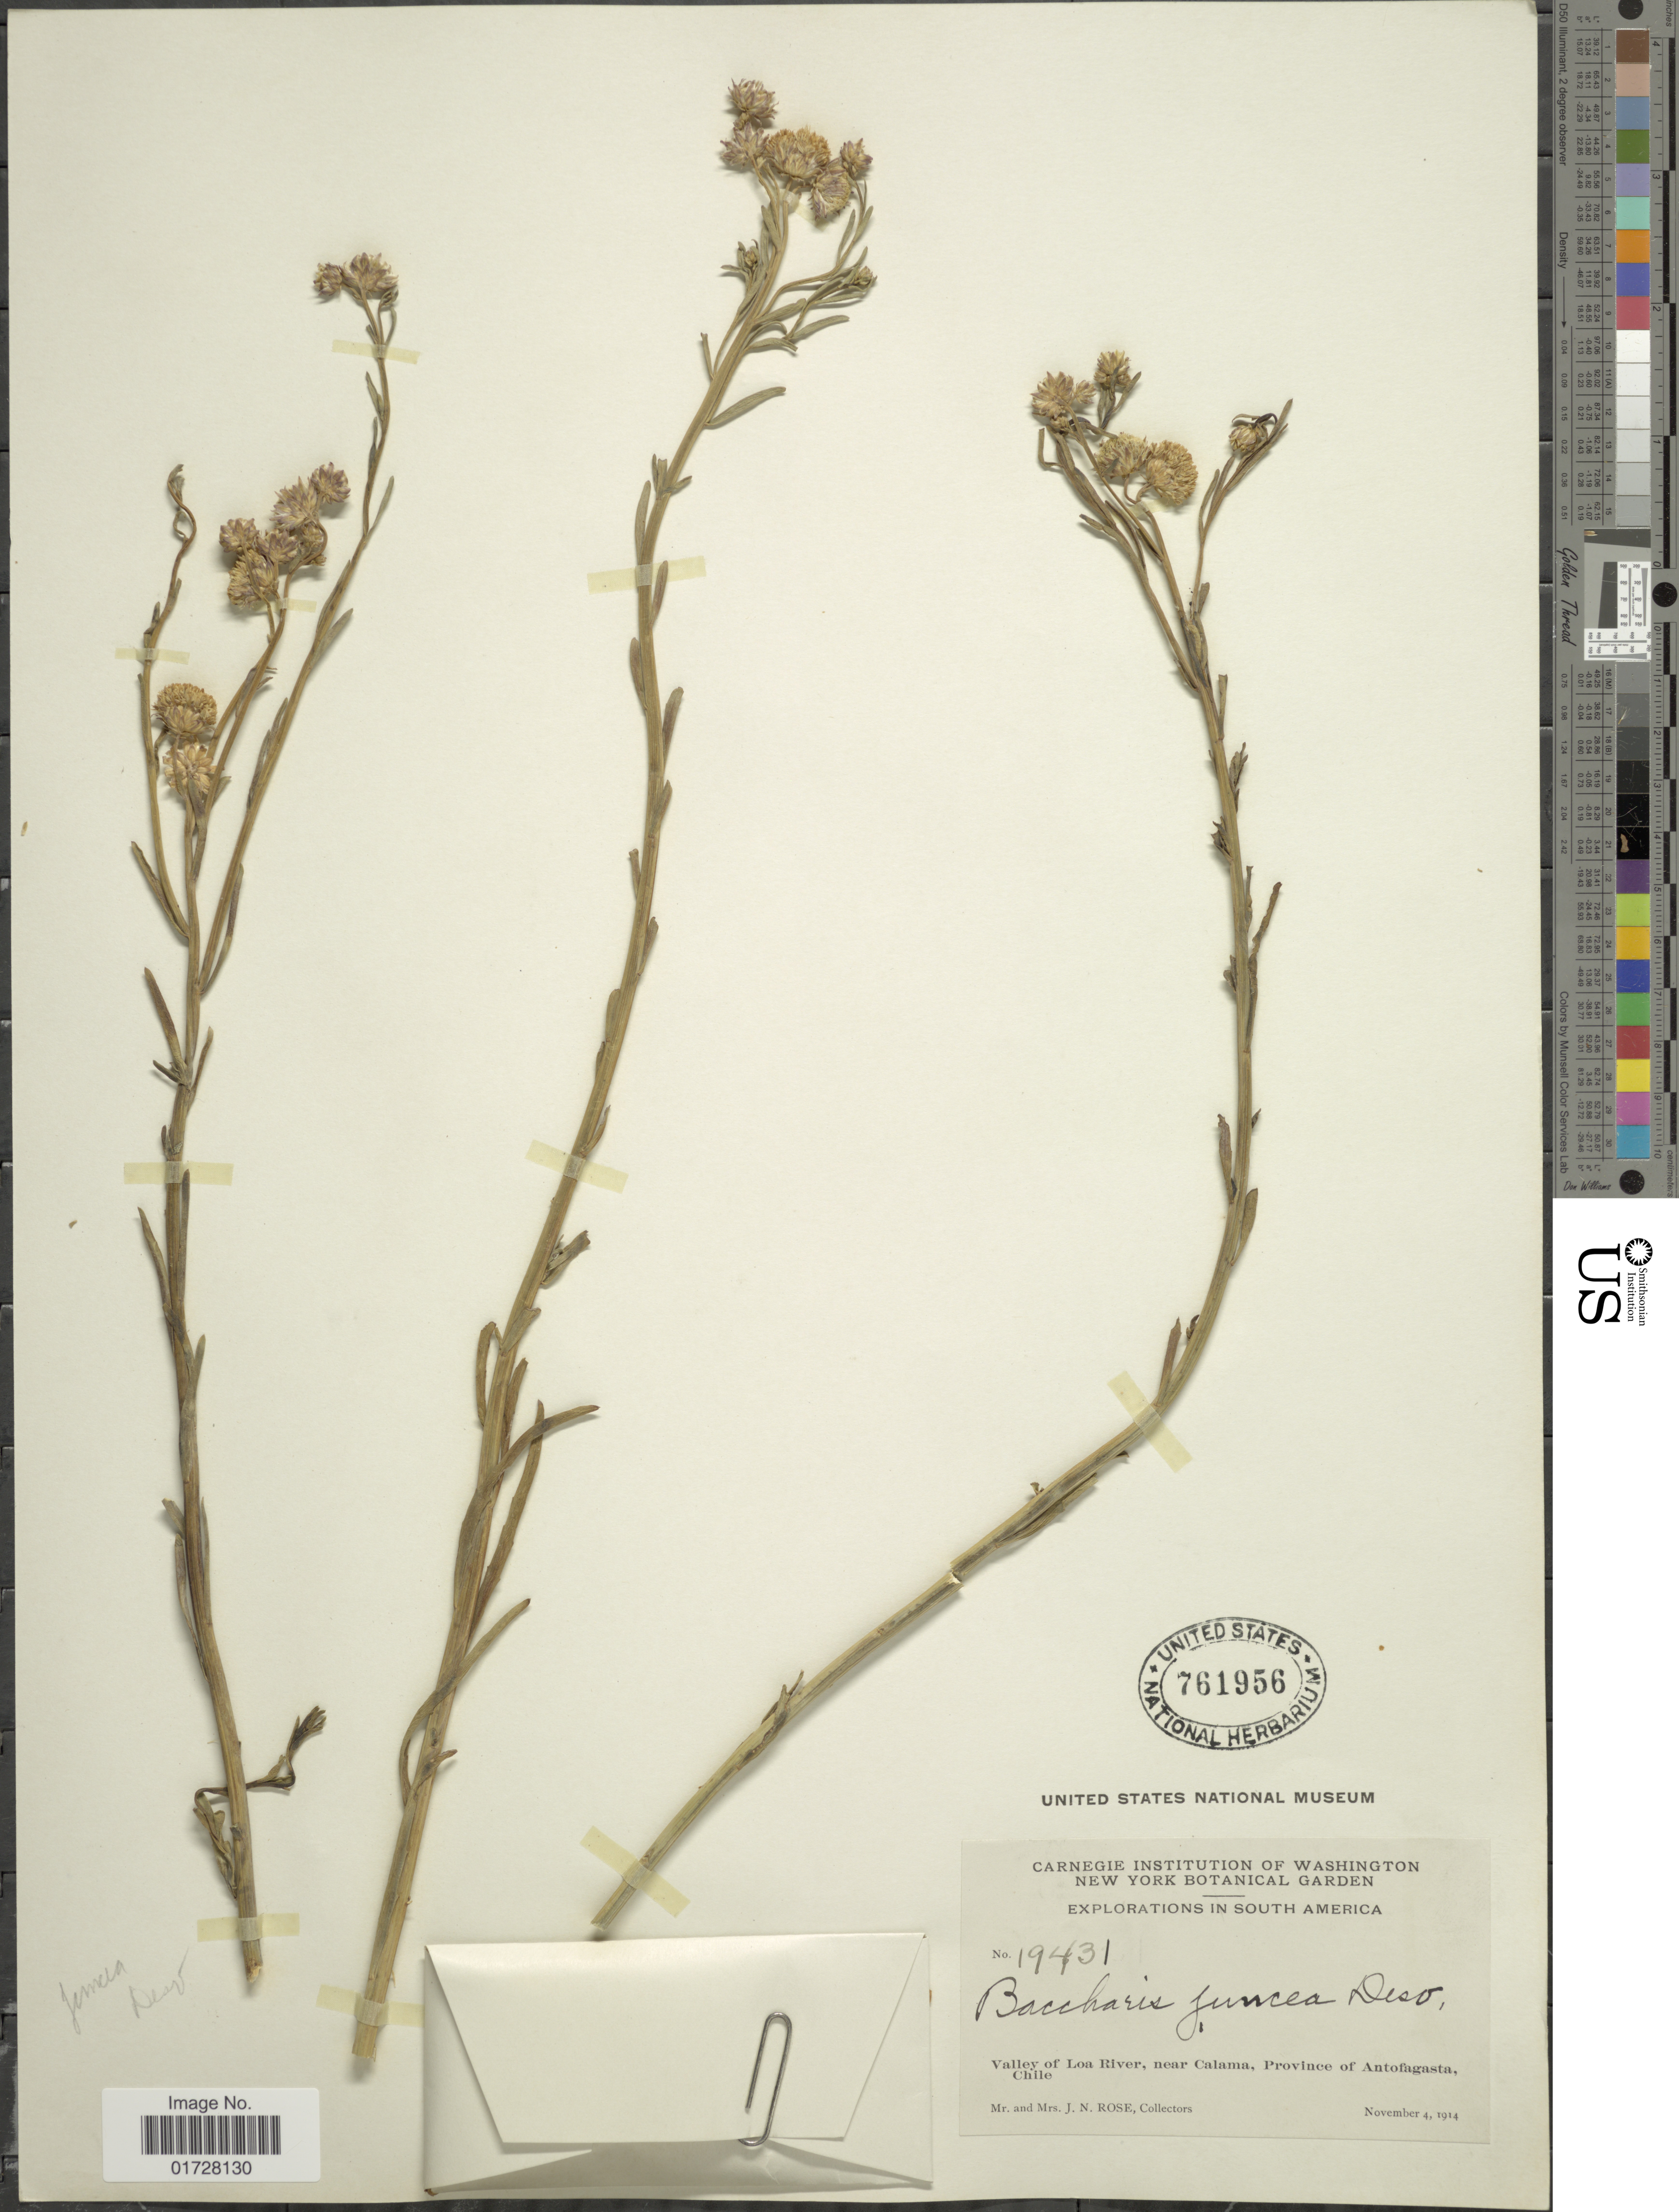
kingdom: Plantae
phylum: Tracheophyta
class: Magnoliopsida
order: Asterales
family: Asteraceae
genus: Baccharis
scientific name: Baccharis juncea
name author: (Lehm.) Desf.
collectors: J. N. Rose & L. B. Rose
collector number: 19431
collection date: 1914-11-04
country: Chile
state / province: Antofagasta (II)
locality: South America, Valley of Loa River, near Calama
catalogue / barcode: US 761956